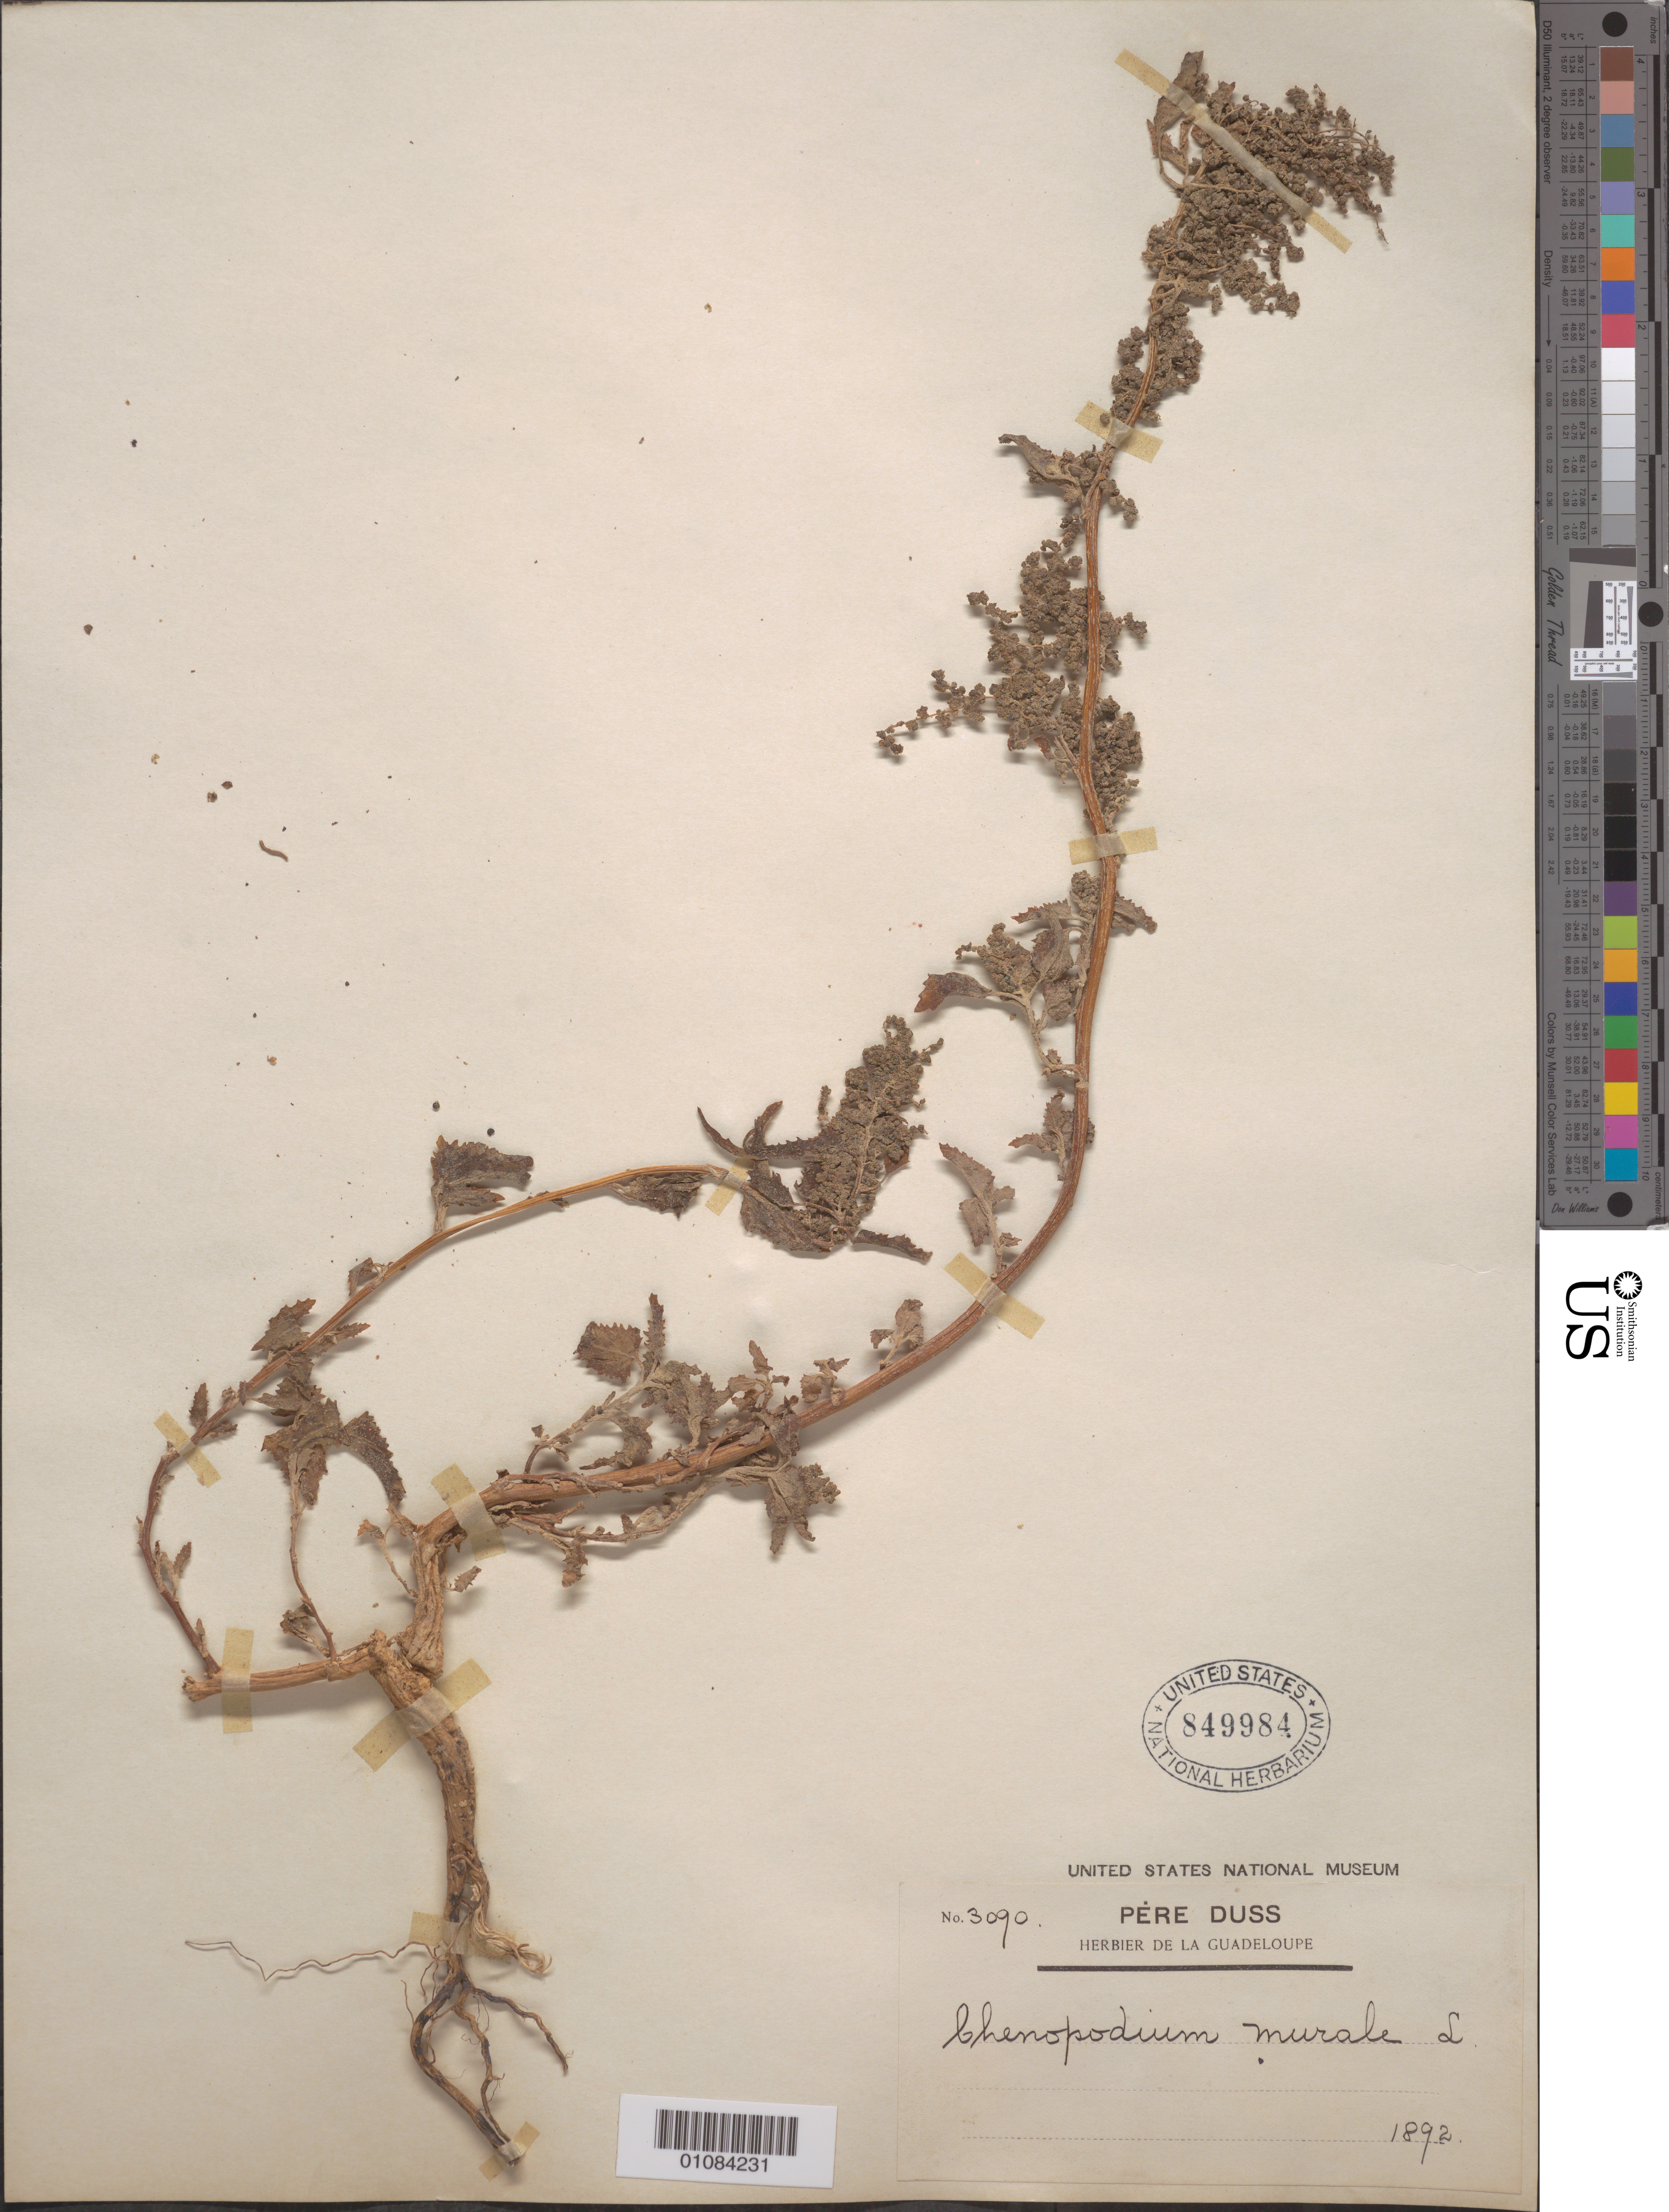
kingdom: Plantae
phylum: Tracheophyta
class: Magnoliopsida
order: Caryophyllales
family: Amaranthaceae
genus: Chenopodium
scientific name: Chenopodium murale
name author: L.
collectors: Père Duss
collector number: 3090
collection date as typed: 1892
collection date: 1892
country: Guadeloupe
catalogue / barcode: US 849984